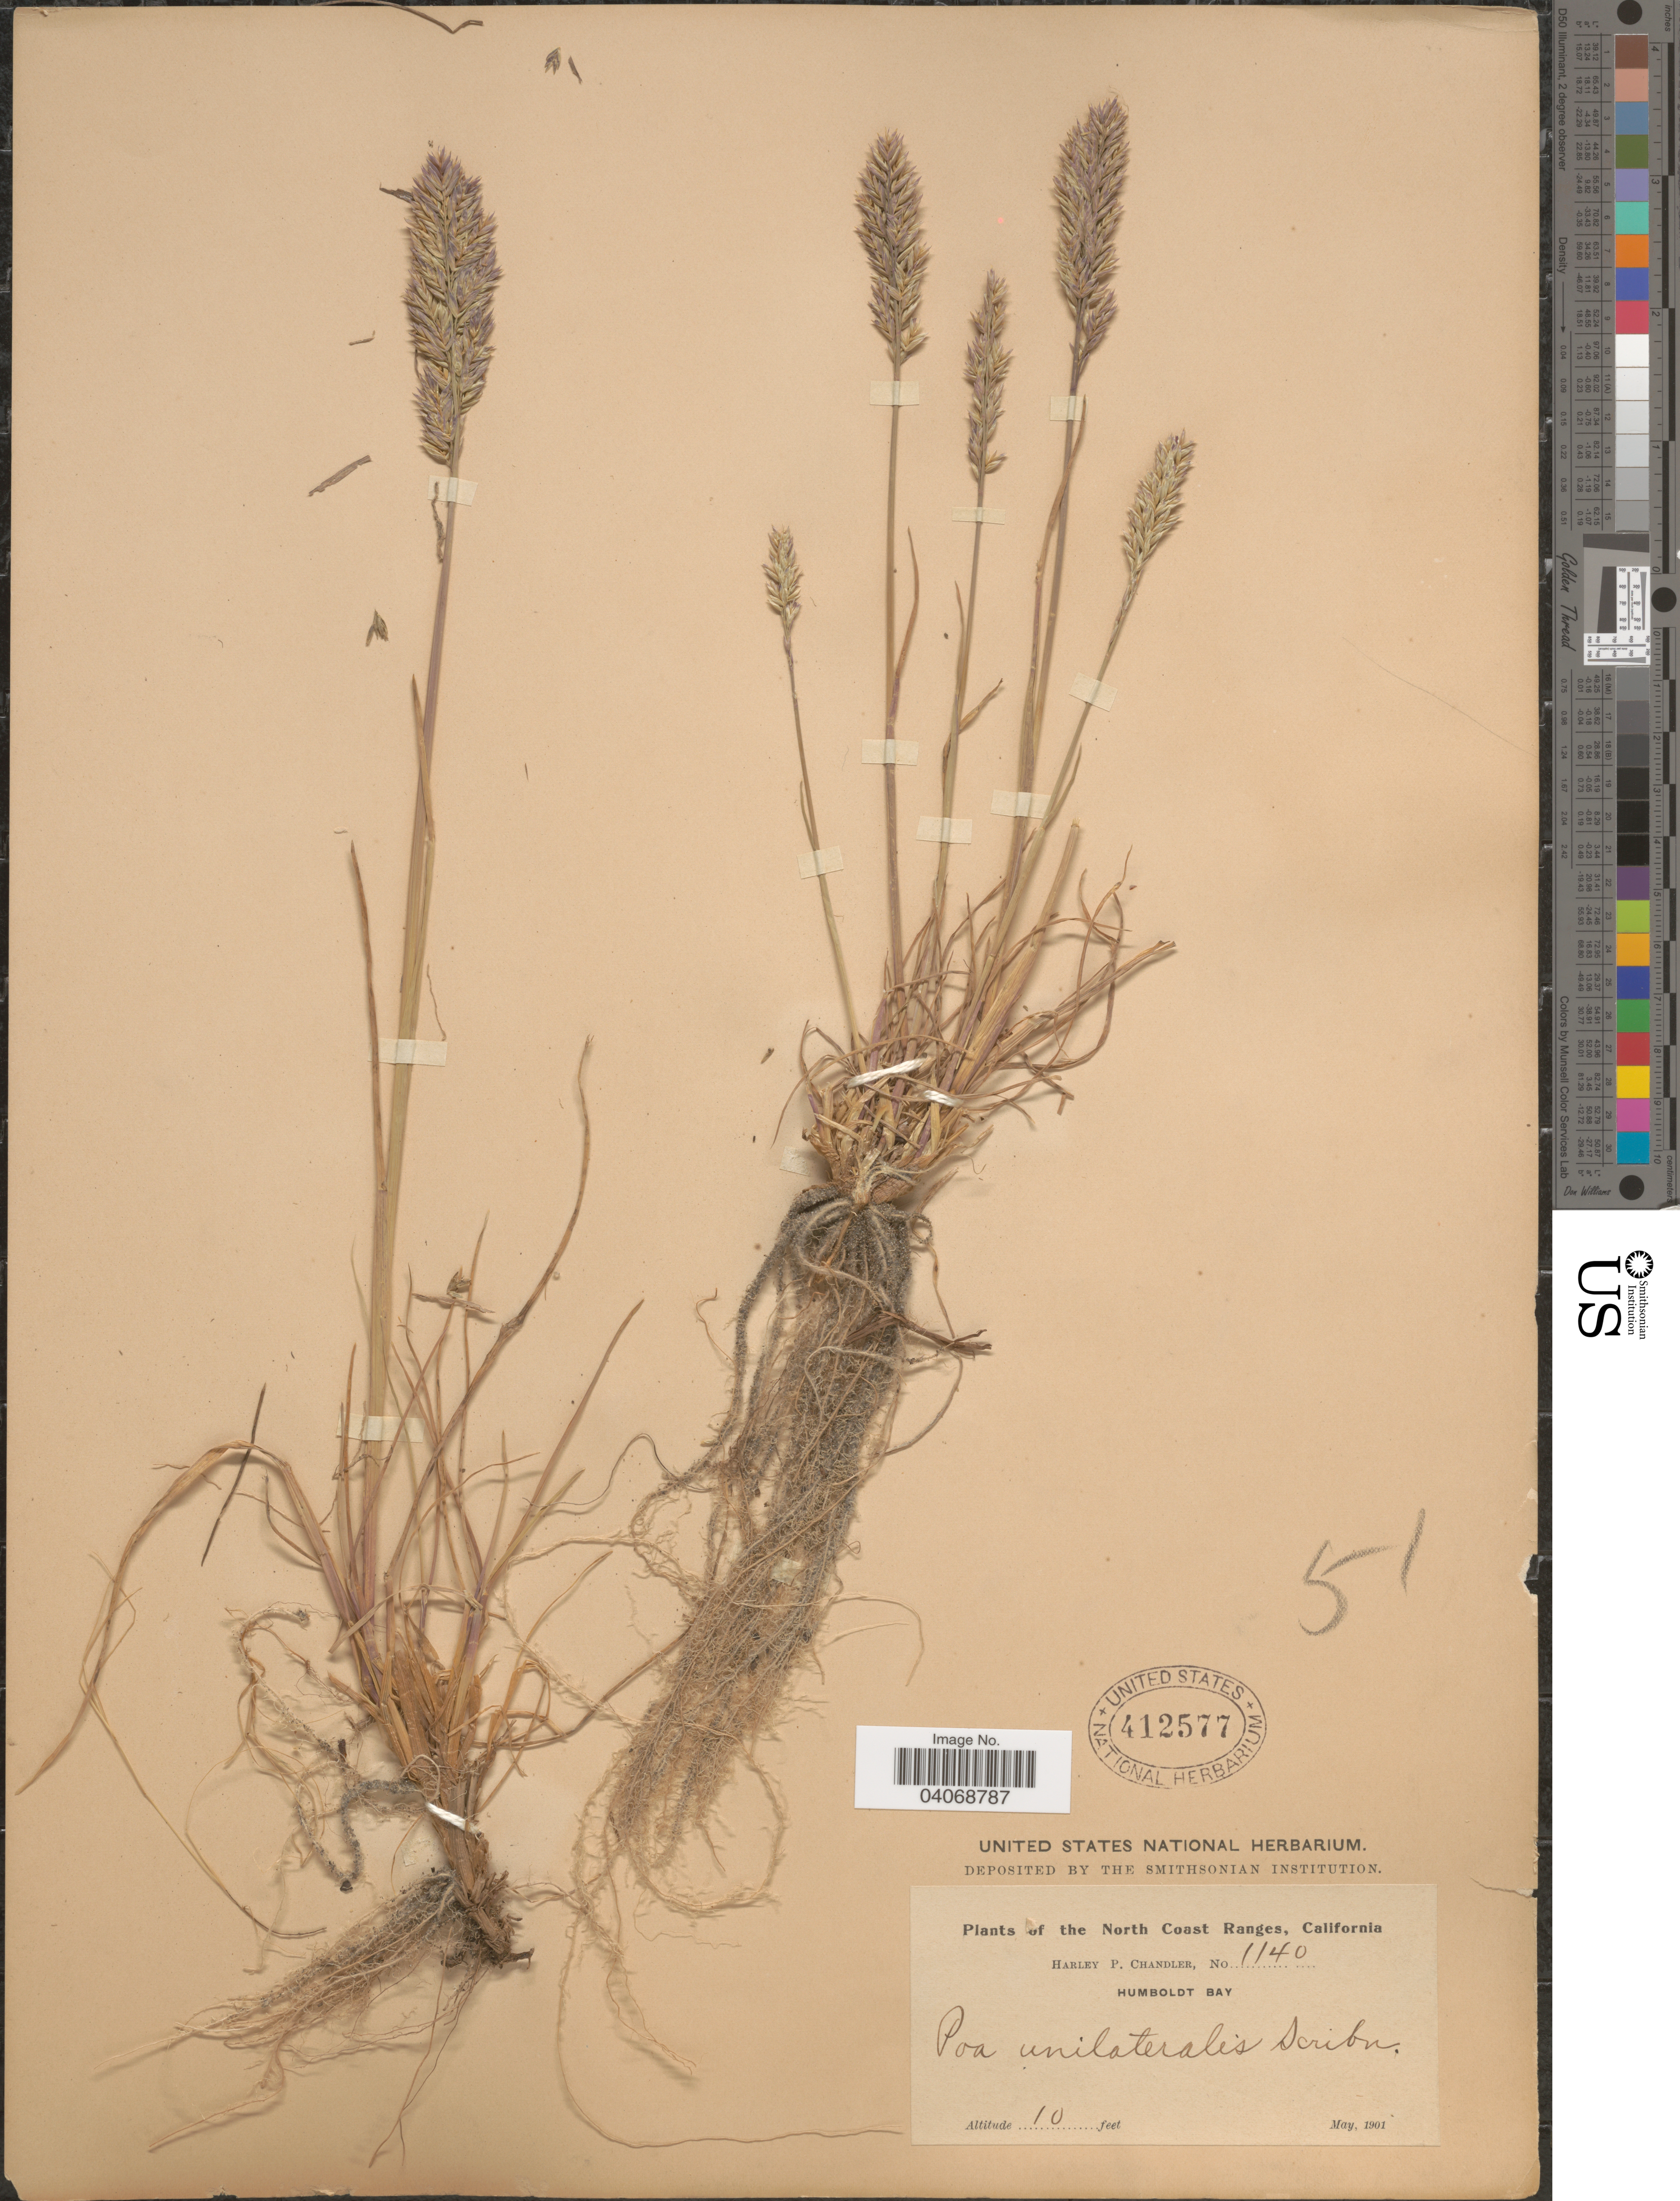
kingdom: Plantae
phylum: Tracheophyta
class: Liliopsida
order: Poales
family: Poaceae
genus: Poa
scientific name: Poa unilateralis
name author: Scribn. ex Vasey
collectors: H. Chandler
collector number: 1140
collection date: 1901-05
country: United States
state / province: California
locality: The North Coast Ranges. Humboldt Bay.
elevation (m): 3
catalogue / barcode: US 412577